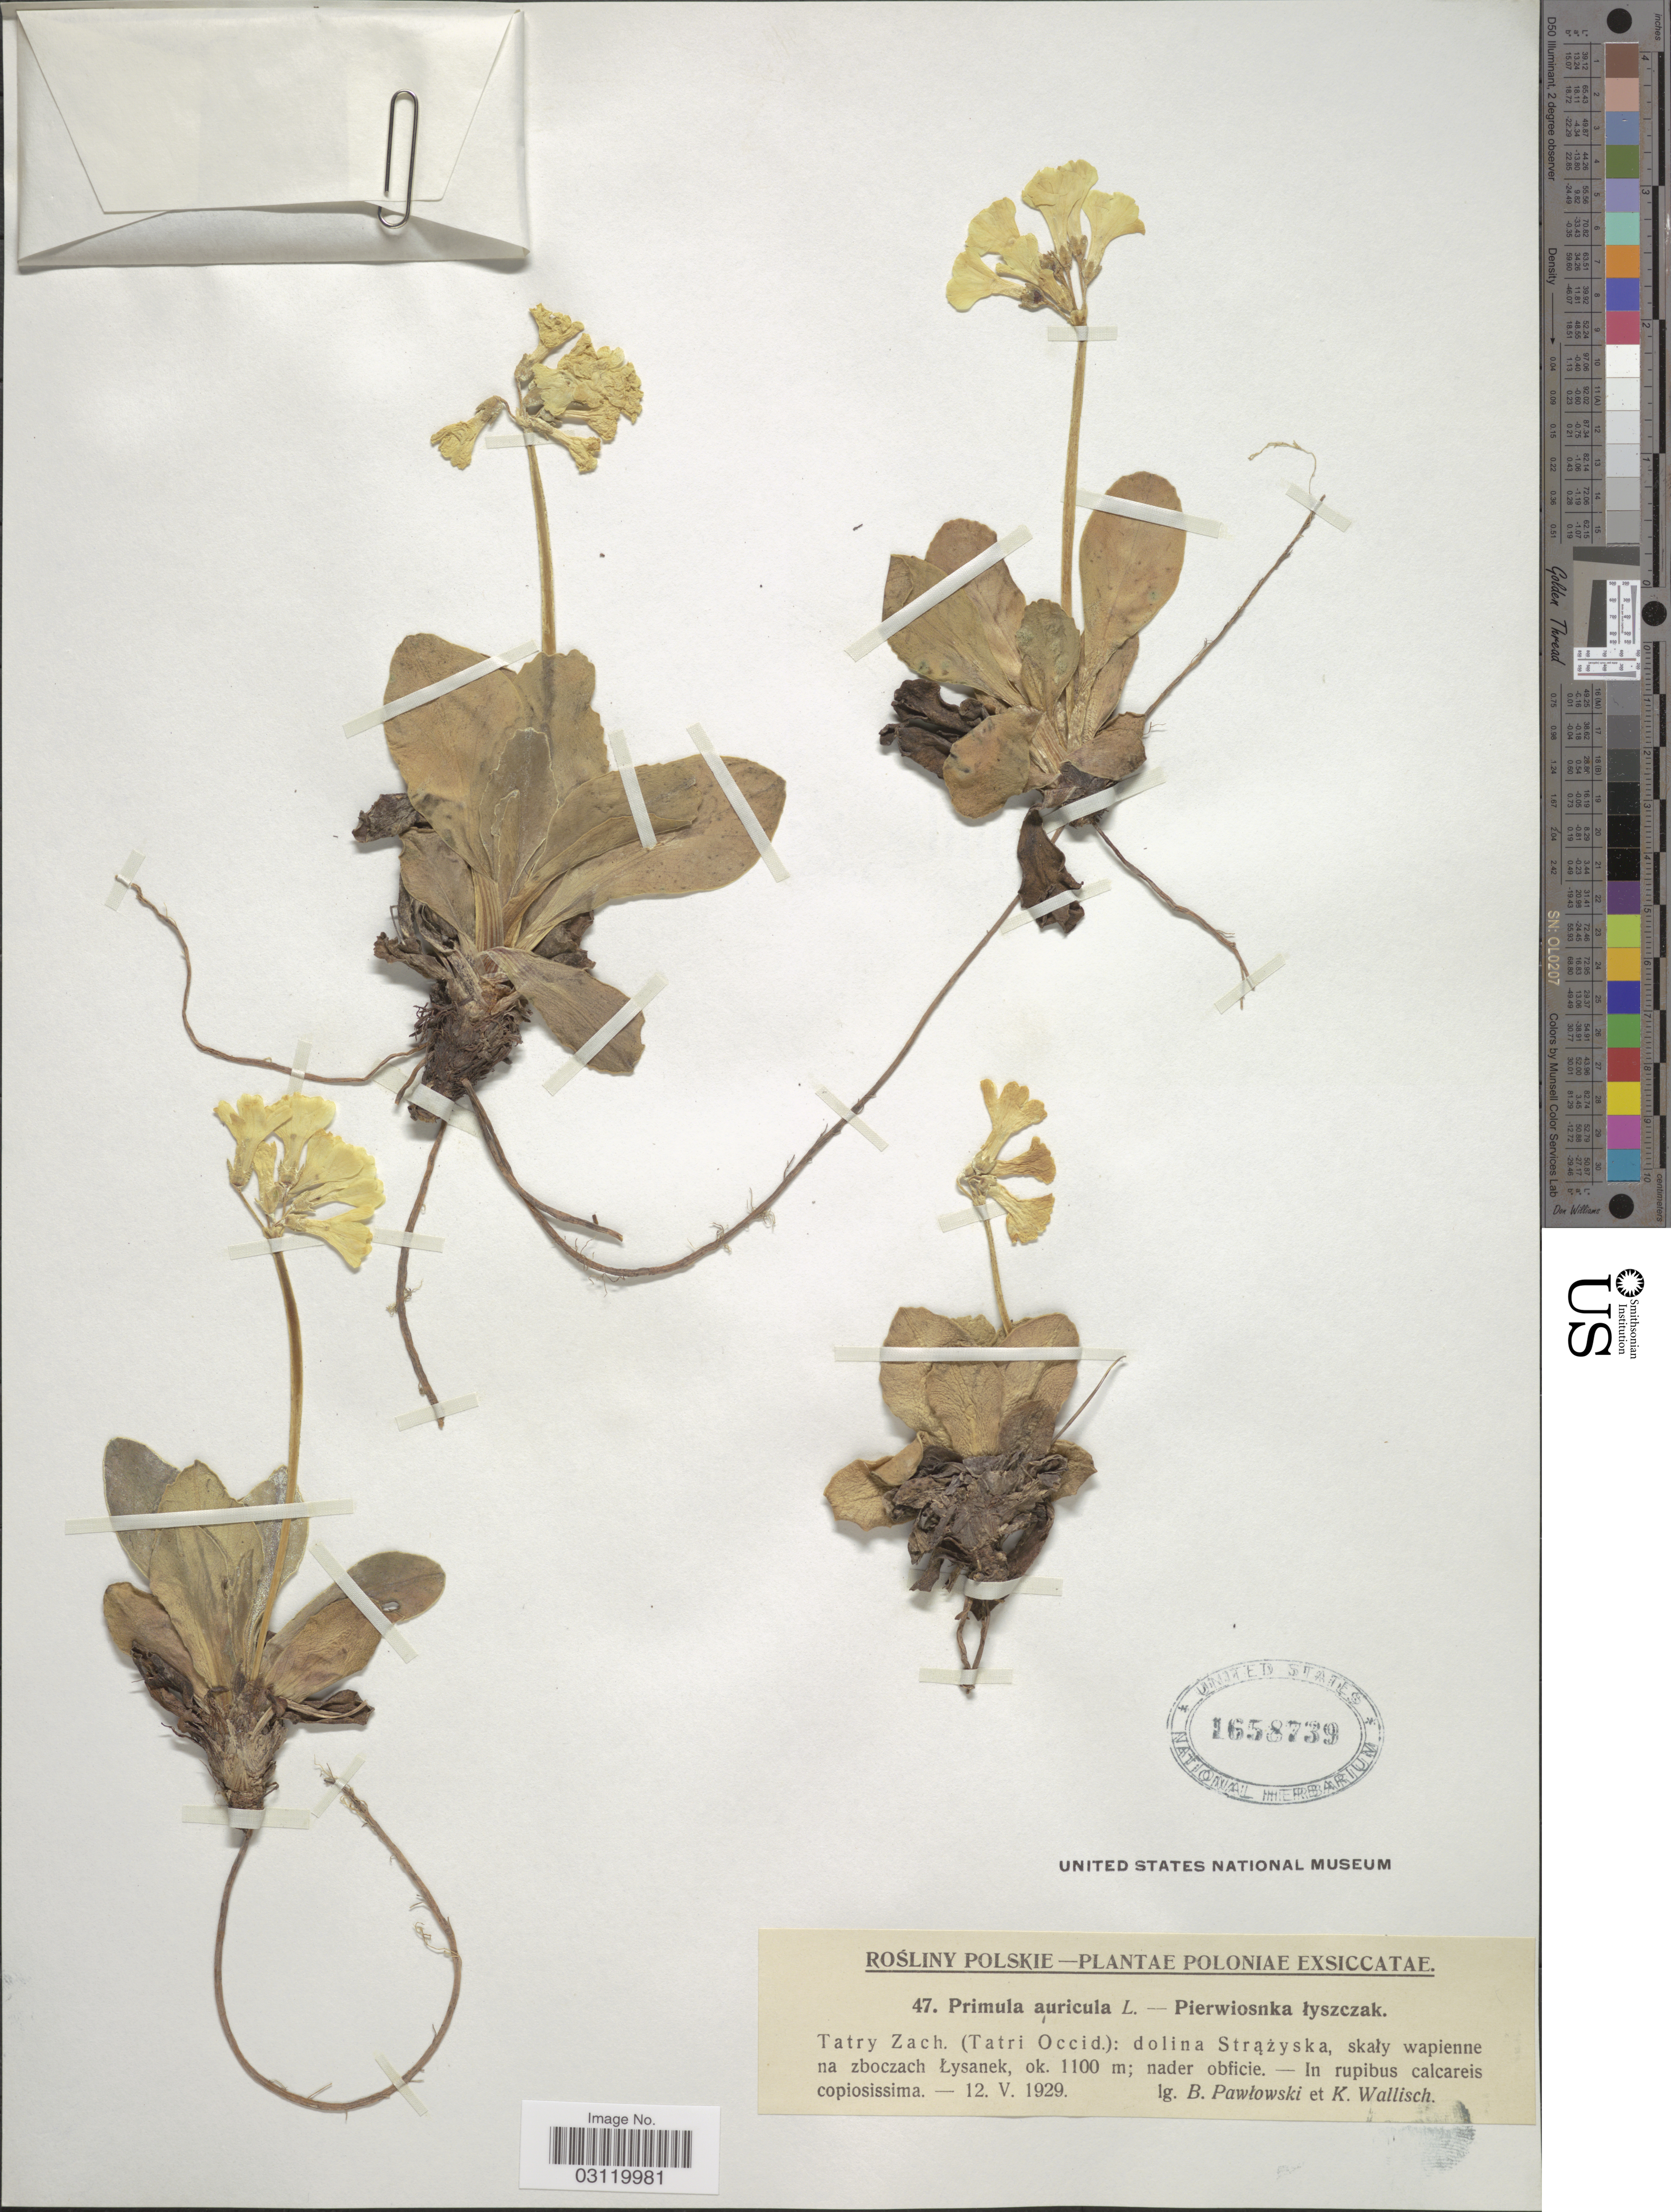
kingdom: Plantae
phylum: Tracheophyta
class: Magnoliopsida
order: Ericales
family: Primulaceae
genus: Primula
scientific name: Primula auricula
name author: L.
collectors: B. Pawlowski & k. wallisch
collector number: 47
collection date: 1929-05-12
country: Poland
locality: Poloniae. Tatry Zach. (Tatri Occid.): dolina Strazyska, skaly wapienne na zboczach Lysanek.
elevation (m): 1100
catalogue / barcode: US 1658739